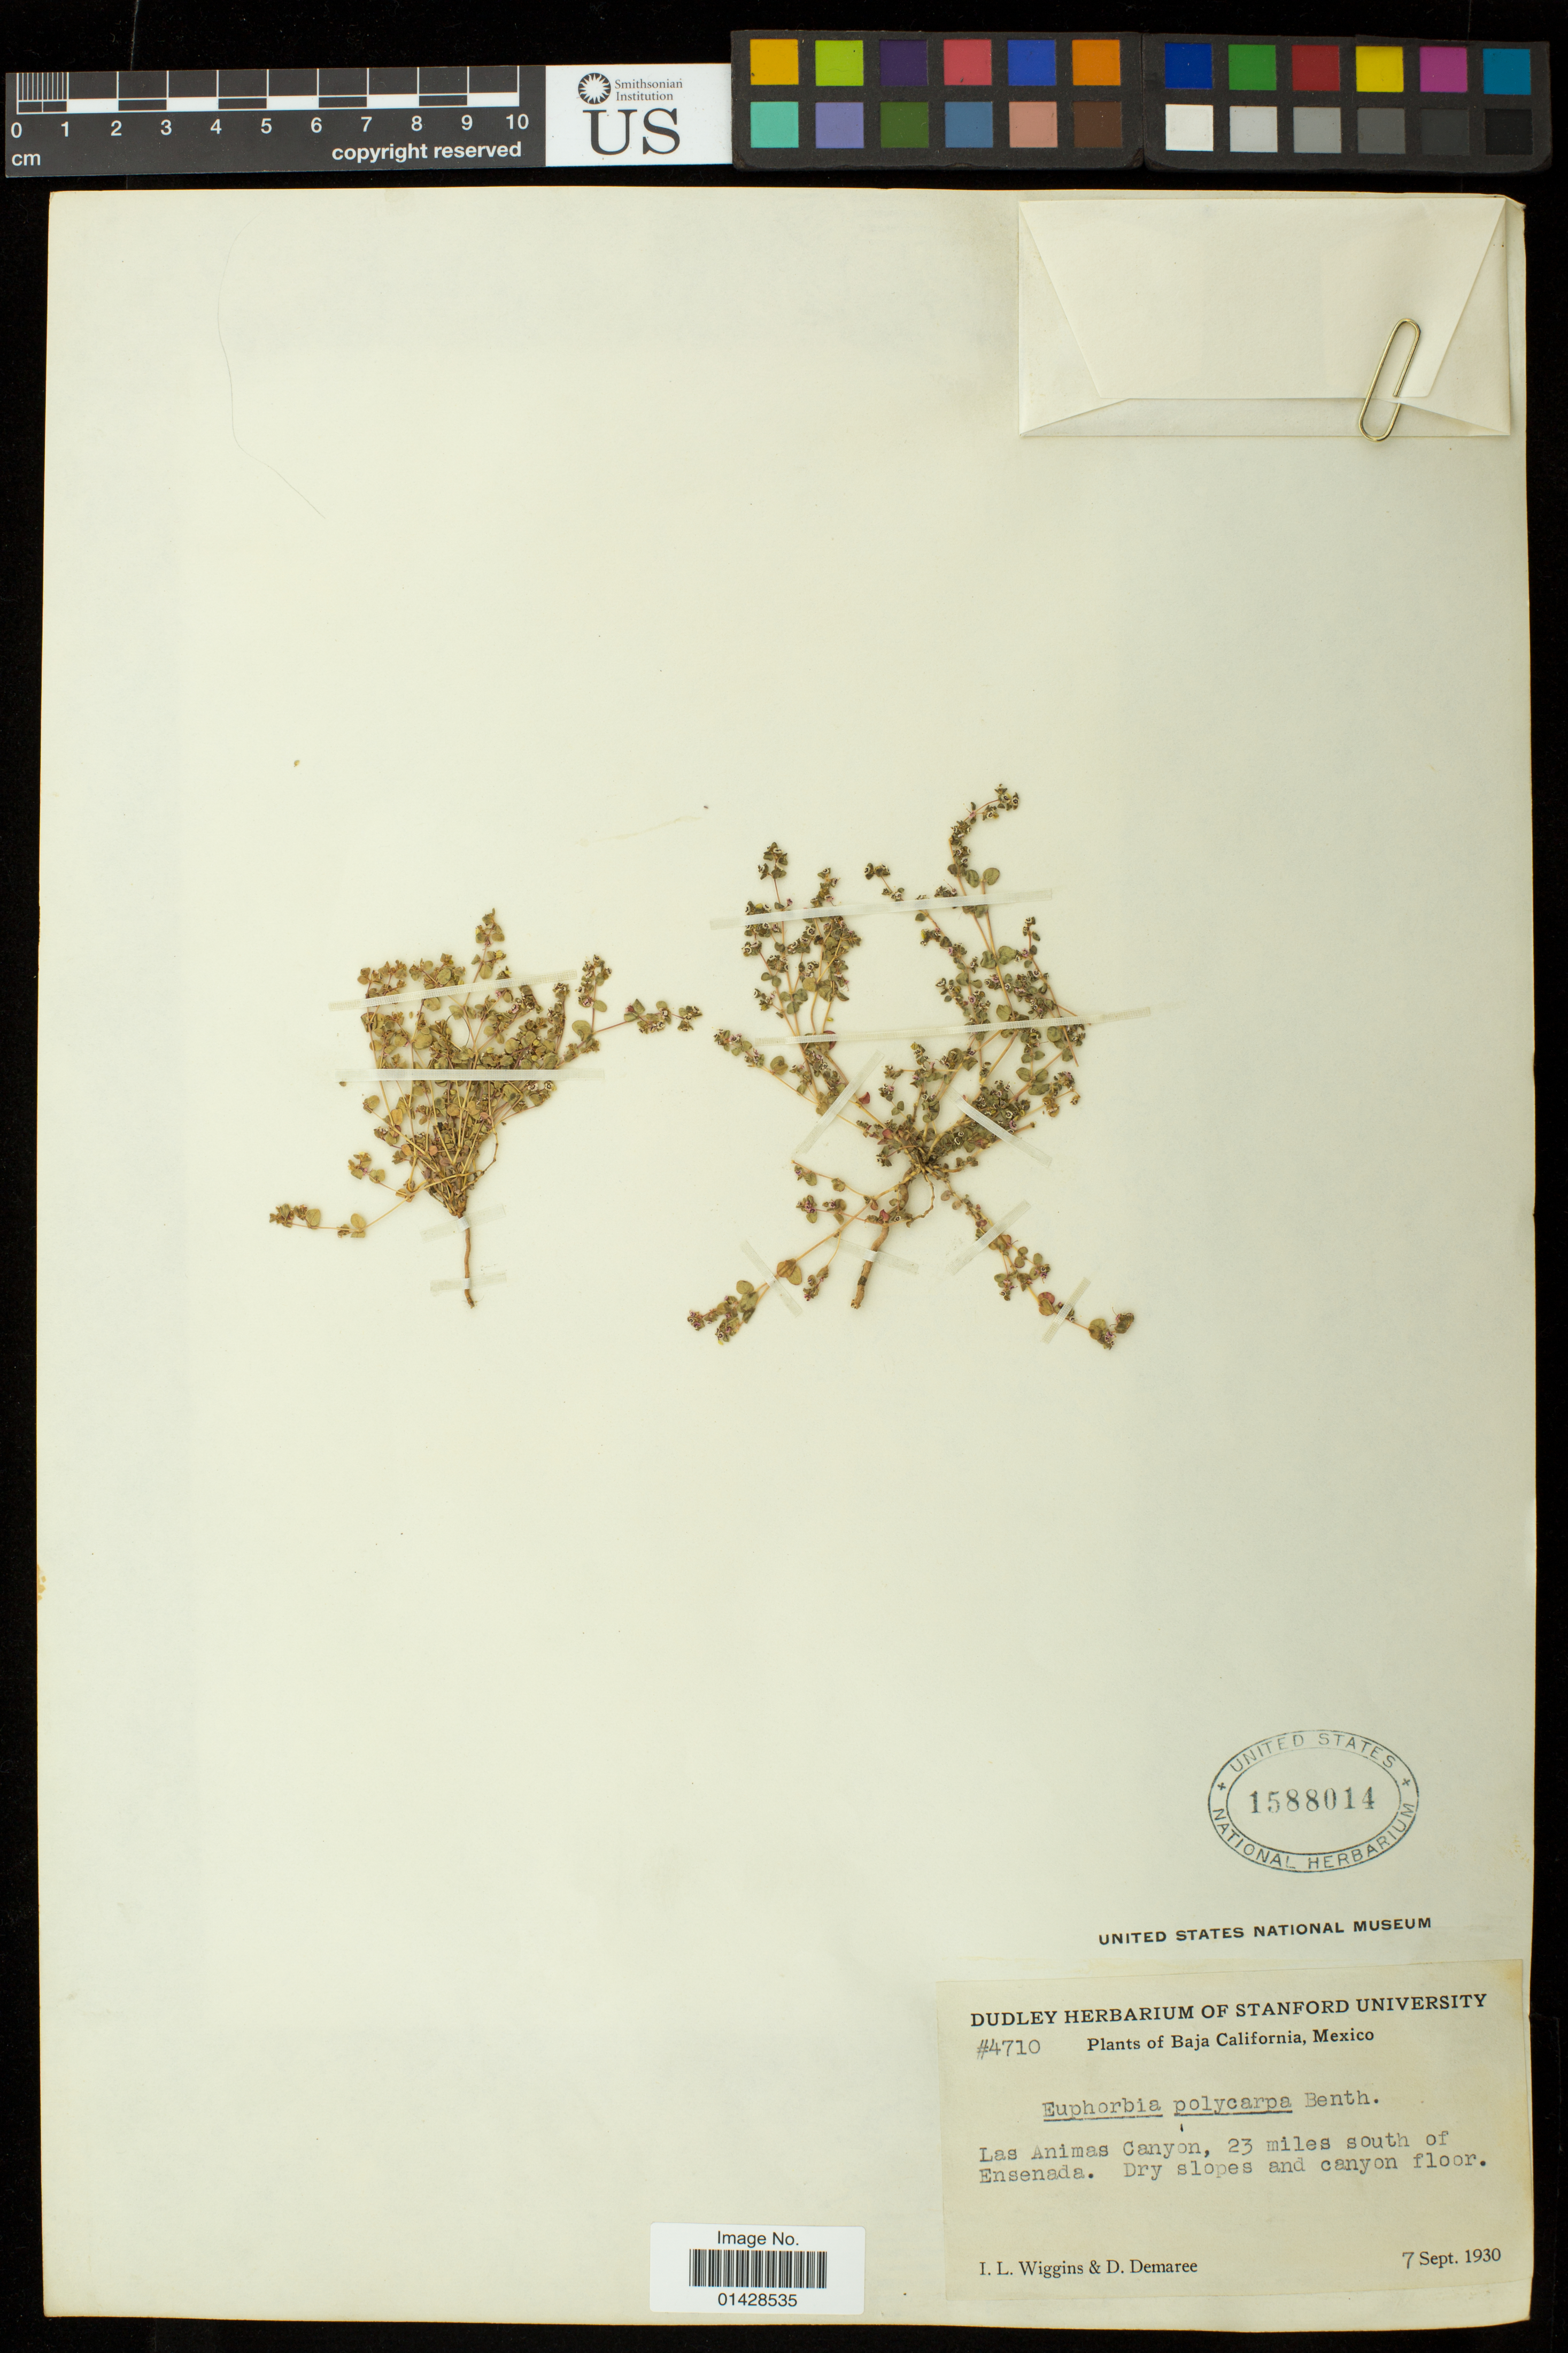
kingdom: Plantae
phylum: Tracheophyta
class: Magnoliopsida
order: Malpighiales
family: Euphorbiaceae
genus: Euphorbia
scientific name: Euphorbia polycarpa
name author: Benth.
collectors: I. L. Wiggins & D. Demaree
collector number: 4710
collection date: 1930-09-07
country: Mexico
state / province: Baja California Sur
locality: Las Animas Canyon, 23 miles south of Ensenada.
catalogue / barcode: US 1588014